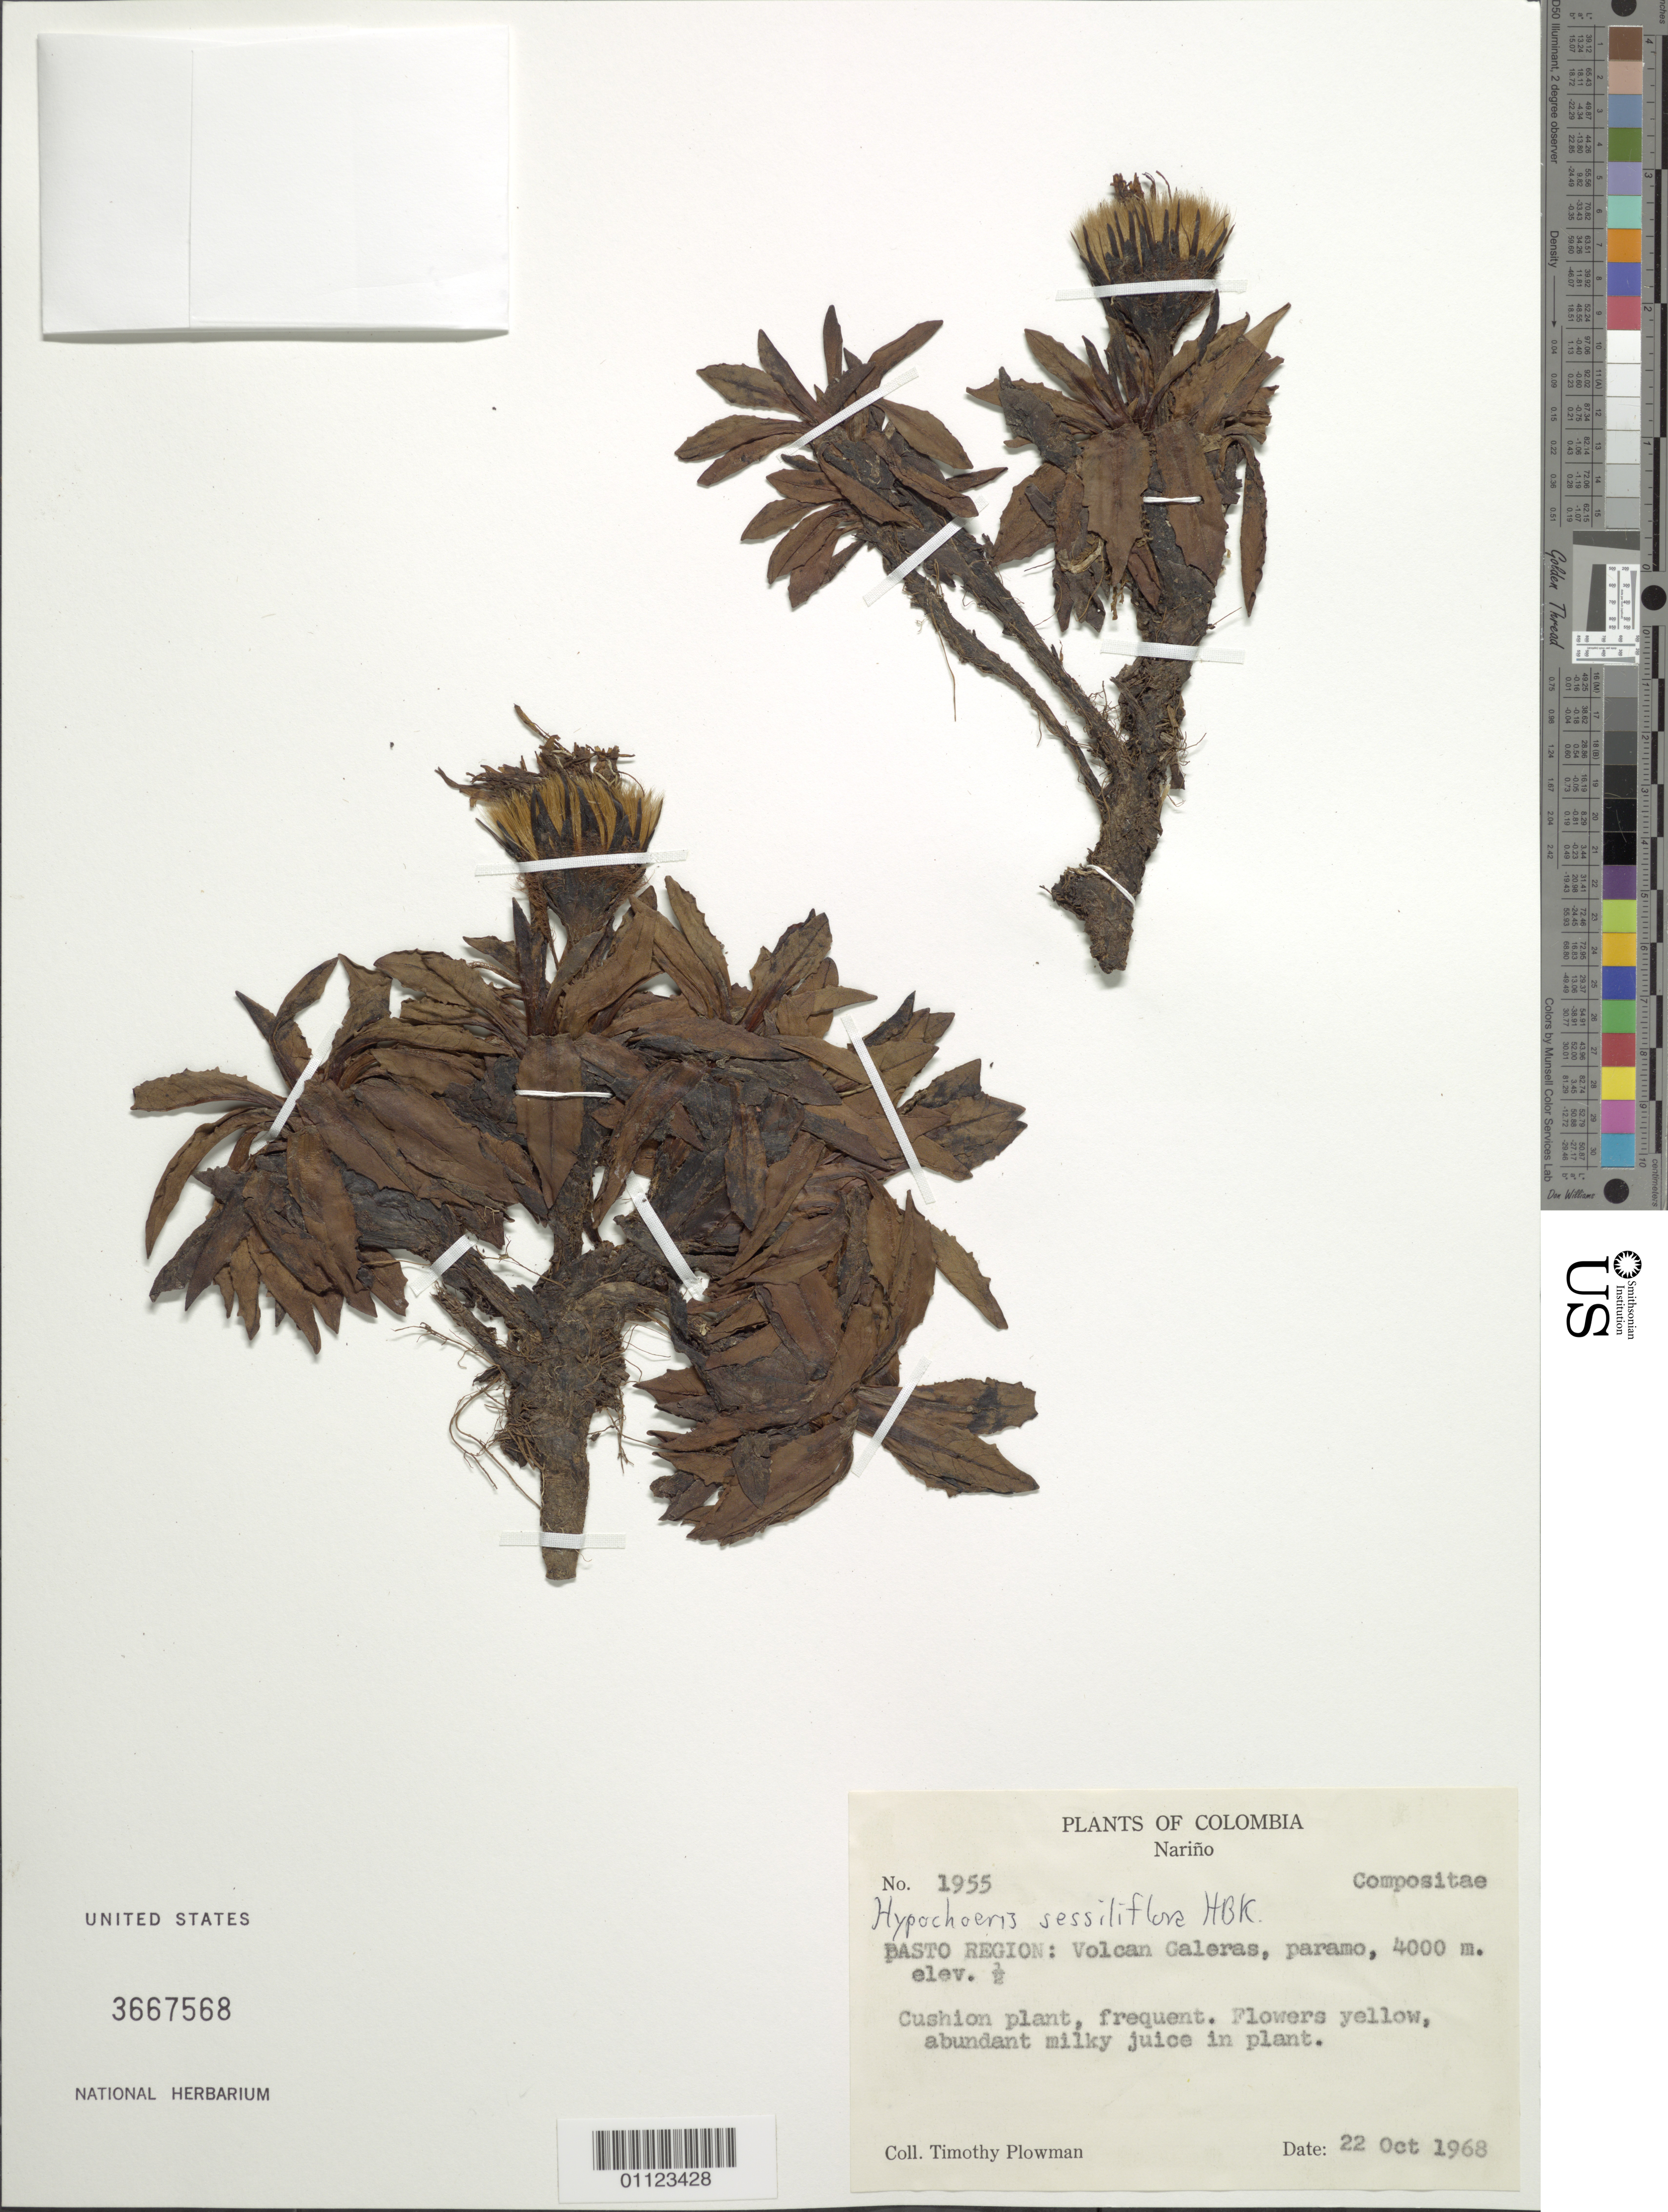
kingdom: Plantae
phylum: Tracheophyta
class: Magnoliopsida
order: Asterales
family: Asteraceae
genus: Hypochaeris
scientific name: Hypochaeris sessiflora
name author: Kunth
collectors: T. Plowman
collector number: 1955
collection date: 1968-10-22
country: Colombia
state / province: Nariño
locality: Pasto Region: Volcan Galeras, paramo.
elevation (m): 4000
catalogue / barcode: US 3667568